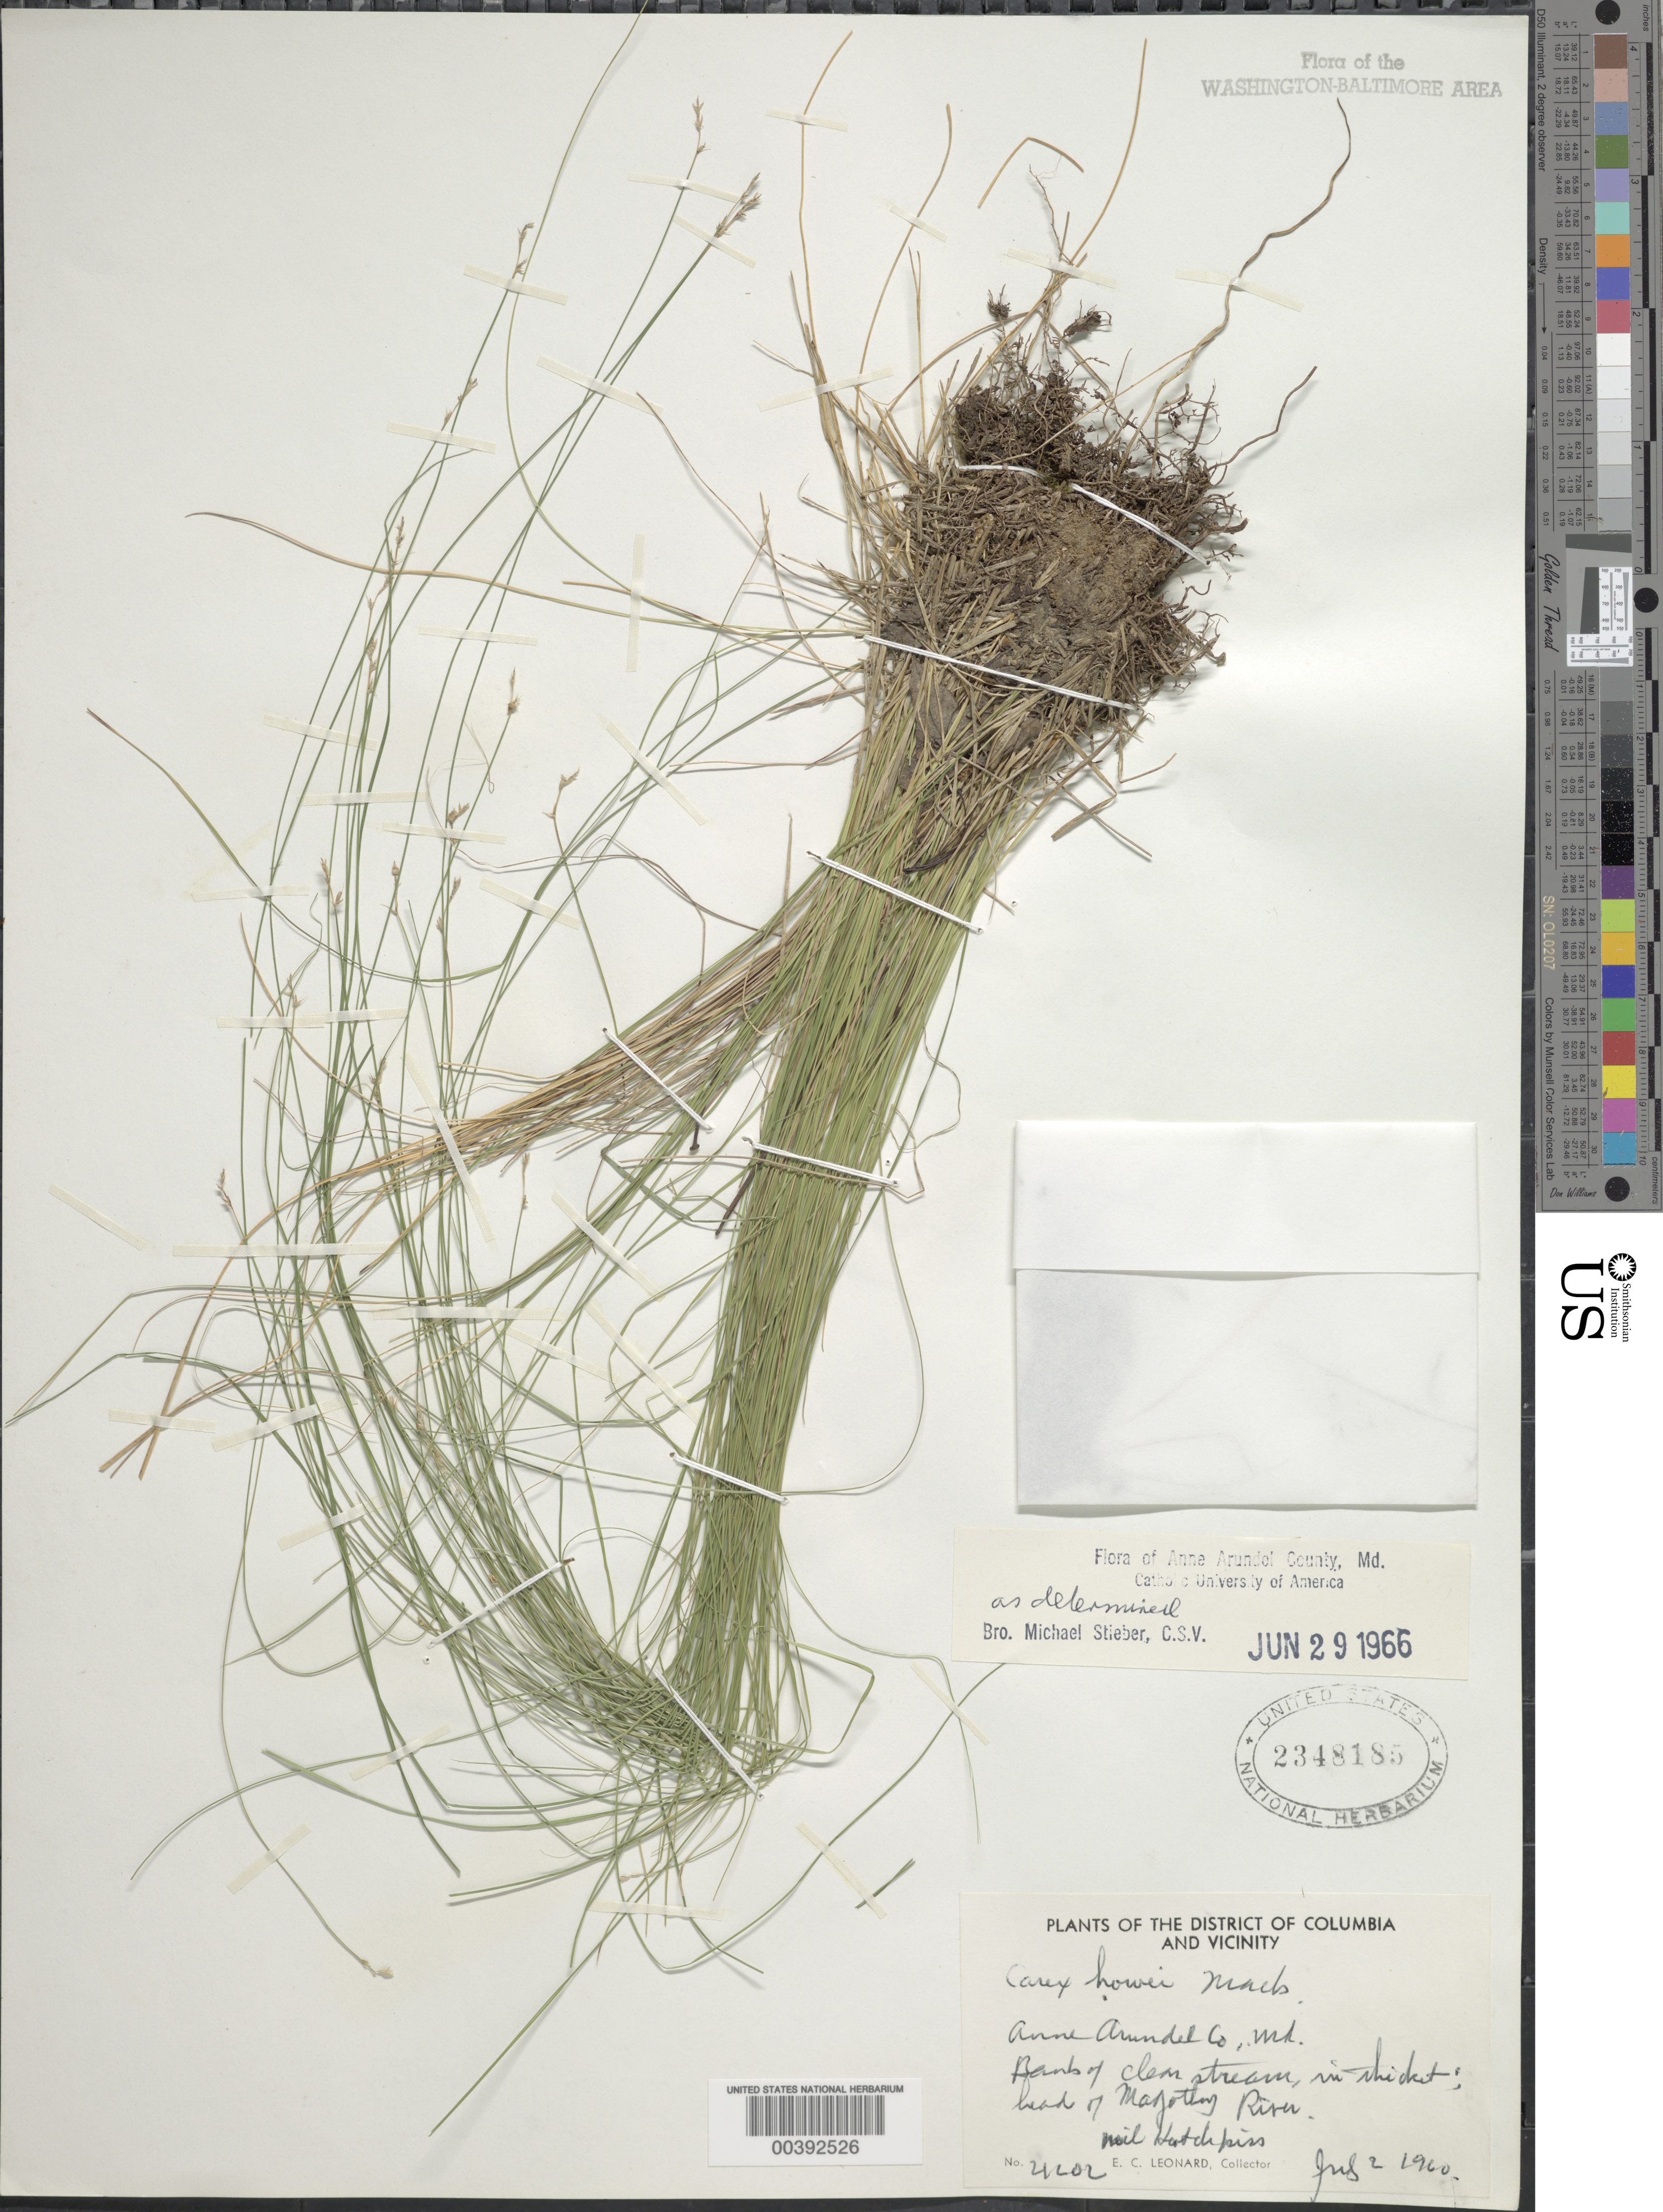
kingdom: Plantae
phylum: Tracheophyta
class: Liliopsida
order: Poales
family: Cyperaceae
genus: Carex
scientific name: Carex howei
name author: Mack.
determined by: Strong, Mark T., (BOT), Smithsonian Institution - National Museum of Natural History (UNITED STATES)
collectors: N. Hotchkiss & E. C. Leonard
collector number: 21202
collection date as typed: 02 Jul 1960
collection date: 1960-07-02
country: United States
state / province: Maryland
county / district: Anne Arundel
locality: Magothy River Head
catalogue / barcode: US 2348185